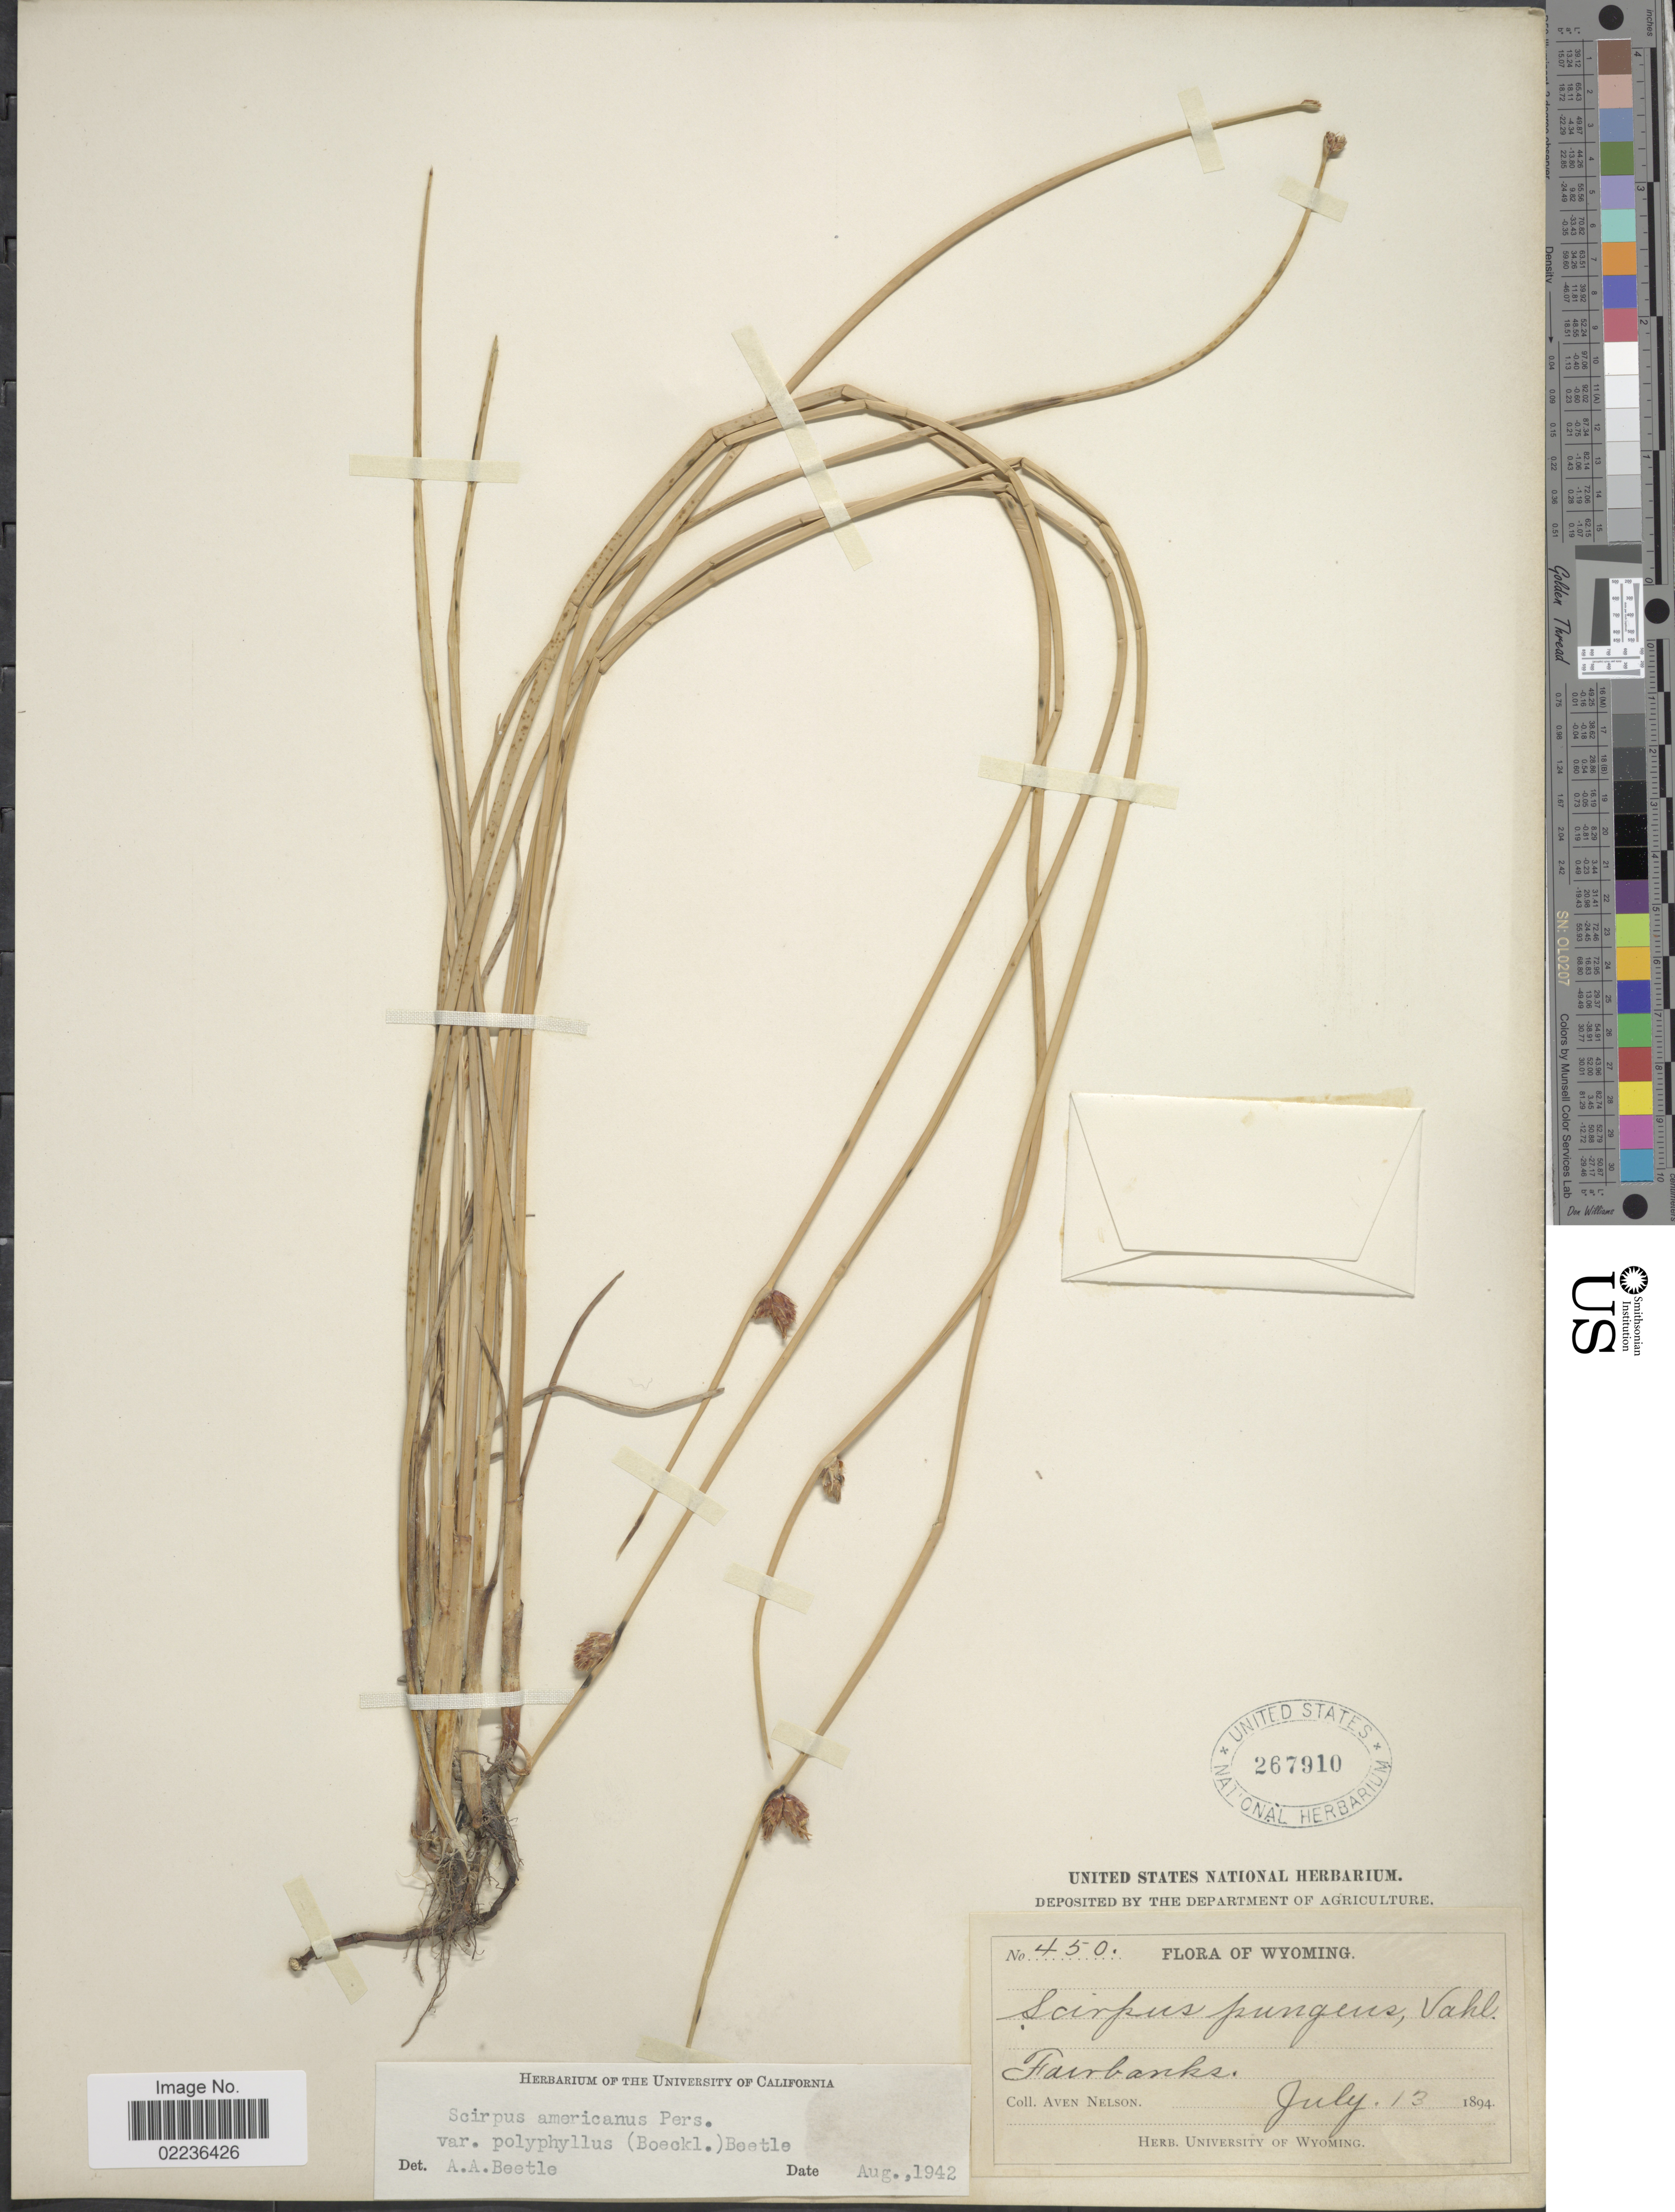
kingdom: Plantae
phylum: Tracheophyta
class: Liliopsida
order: Poales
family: Cyperaceae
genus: Schoenoplectus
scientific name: Schoenoplectus pungens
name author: (Vahl) Palla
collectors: A. Nelson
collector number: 450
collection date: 1894-07-13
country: United States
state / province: Wyoming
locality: Fairbanks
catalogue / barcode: US 267910